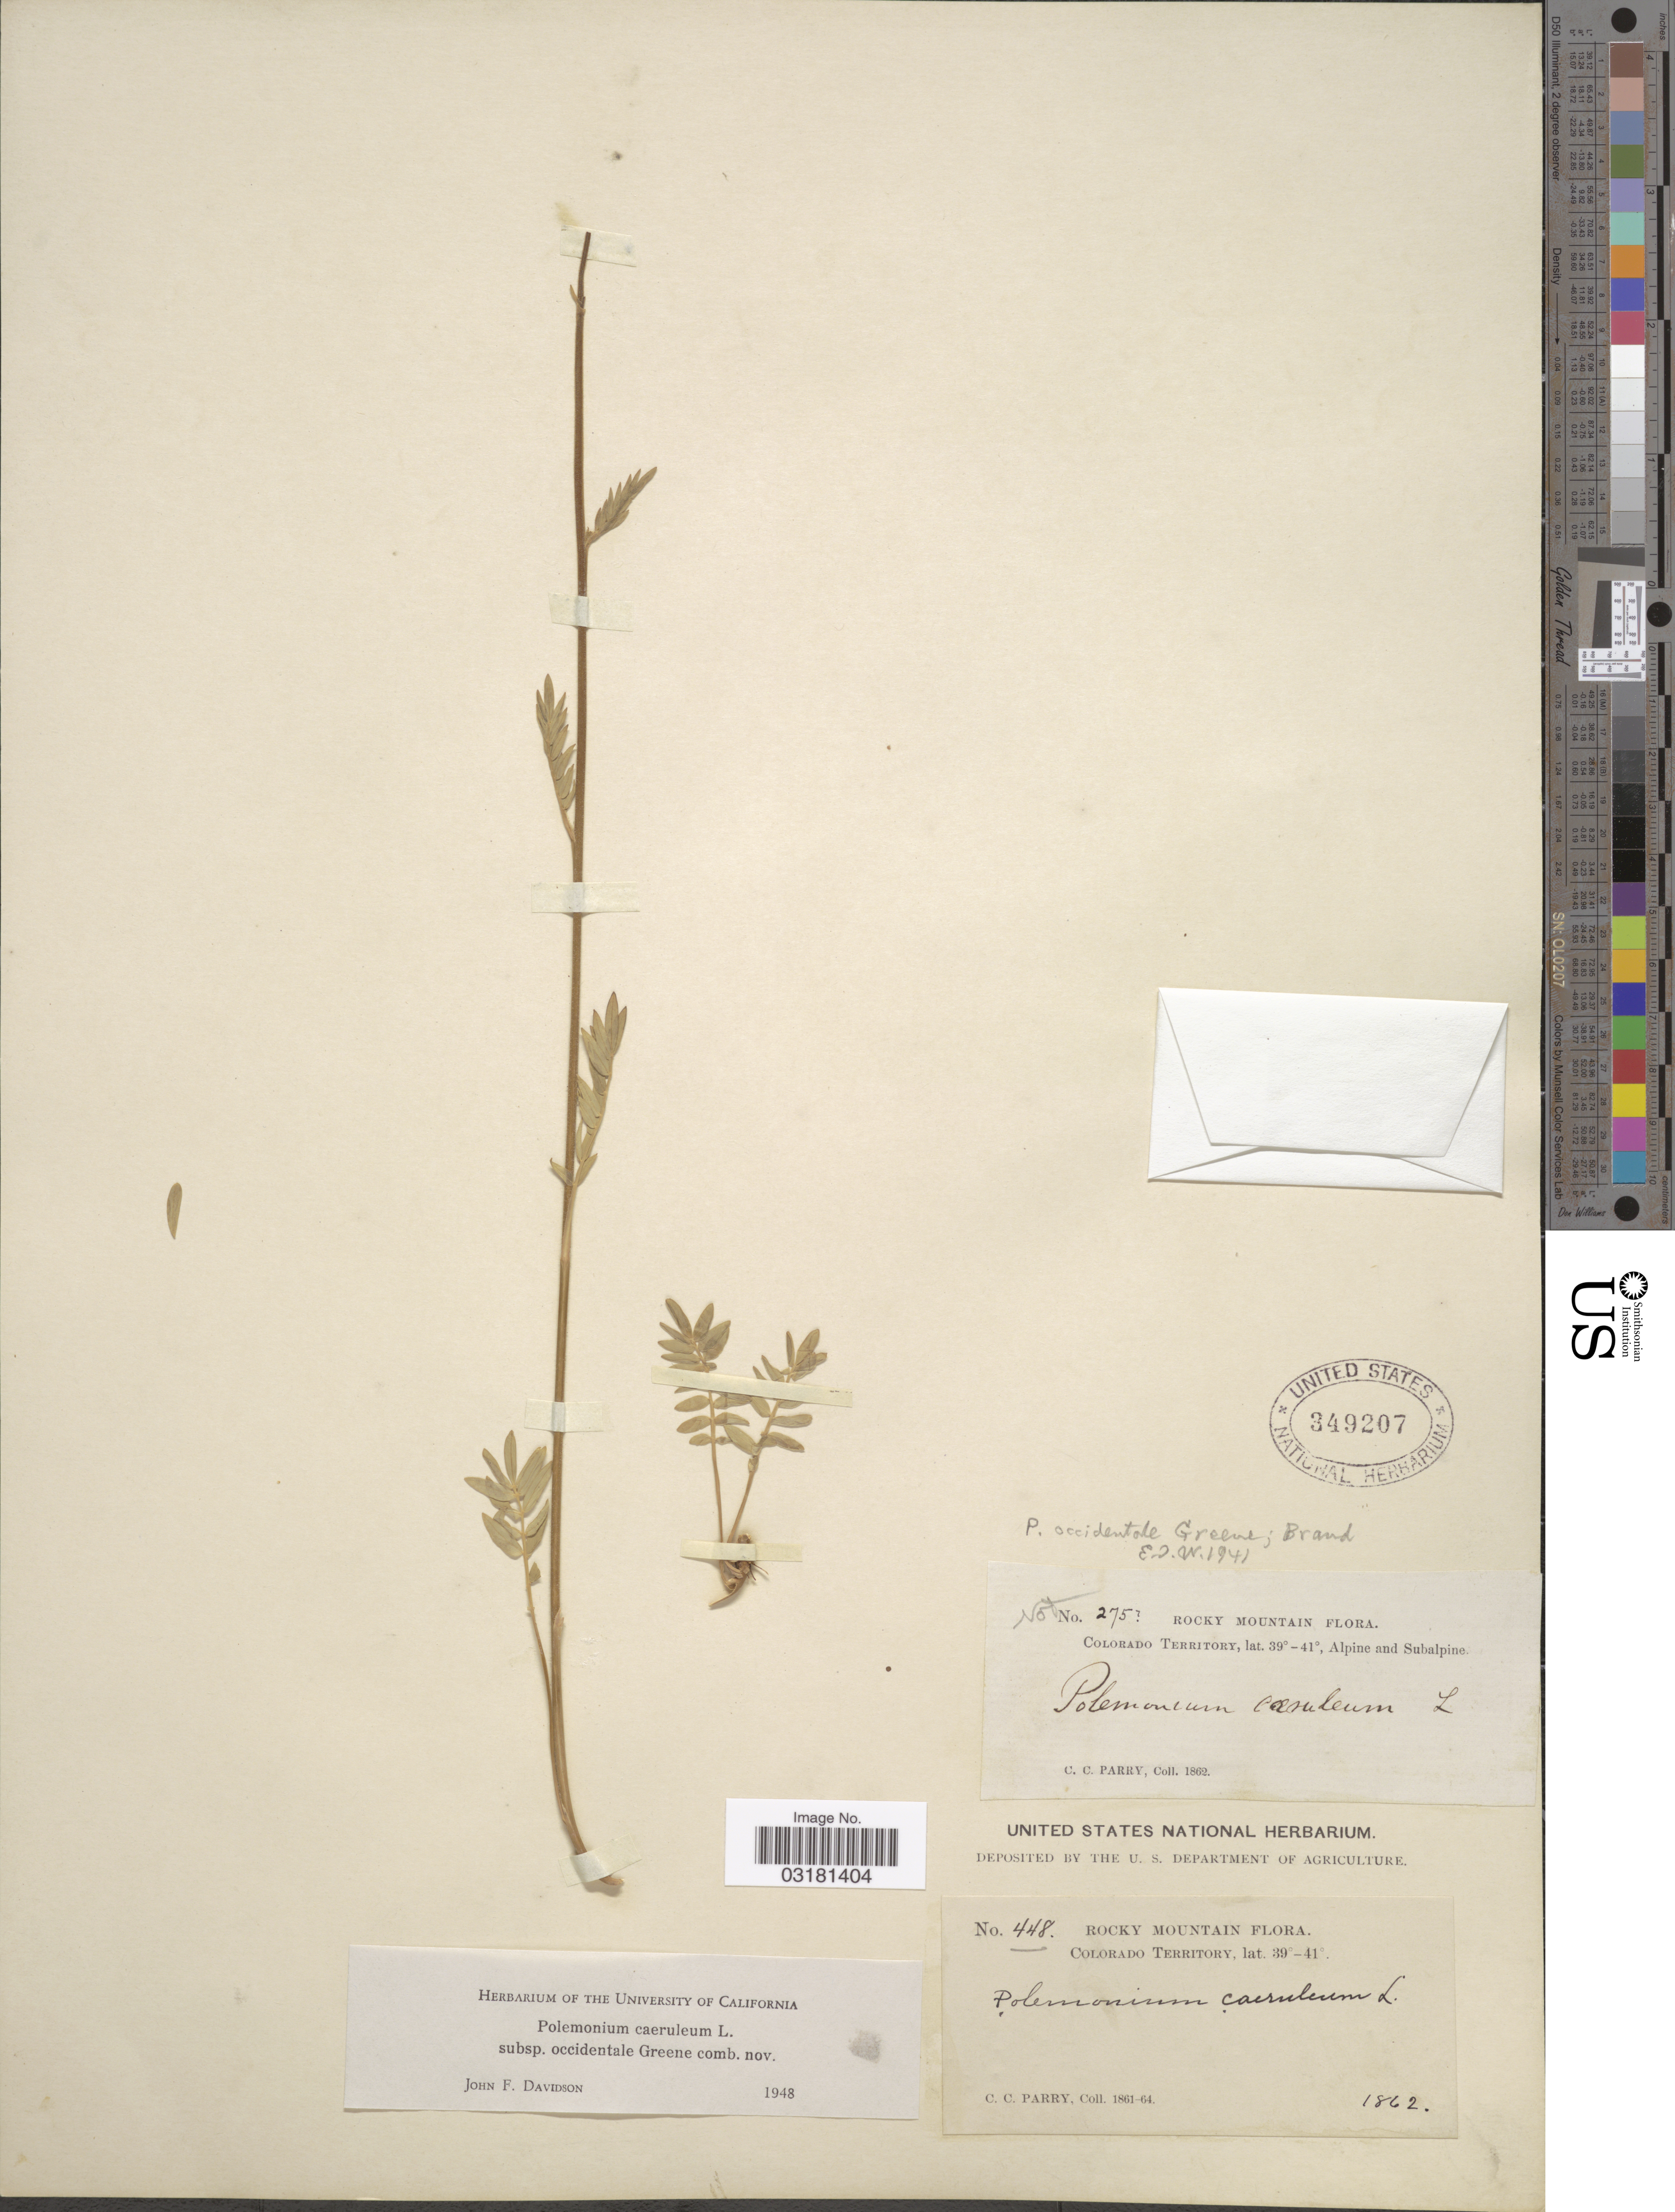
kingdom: Plantae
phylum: Tracheophyta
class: Magnoliopsida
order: Ericales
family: Polemoniaceae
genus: Polemonium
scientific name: Polemonium occidentale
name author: Greene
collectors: C. C. Parry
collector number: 448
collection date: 1862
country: United States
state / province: Colorado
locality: Rocky Mountain.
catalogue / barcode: US 349207